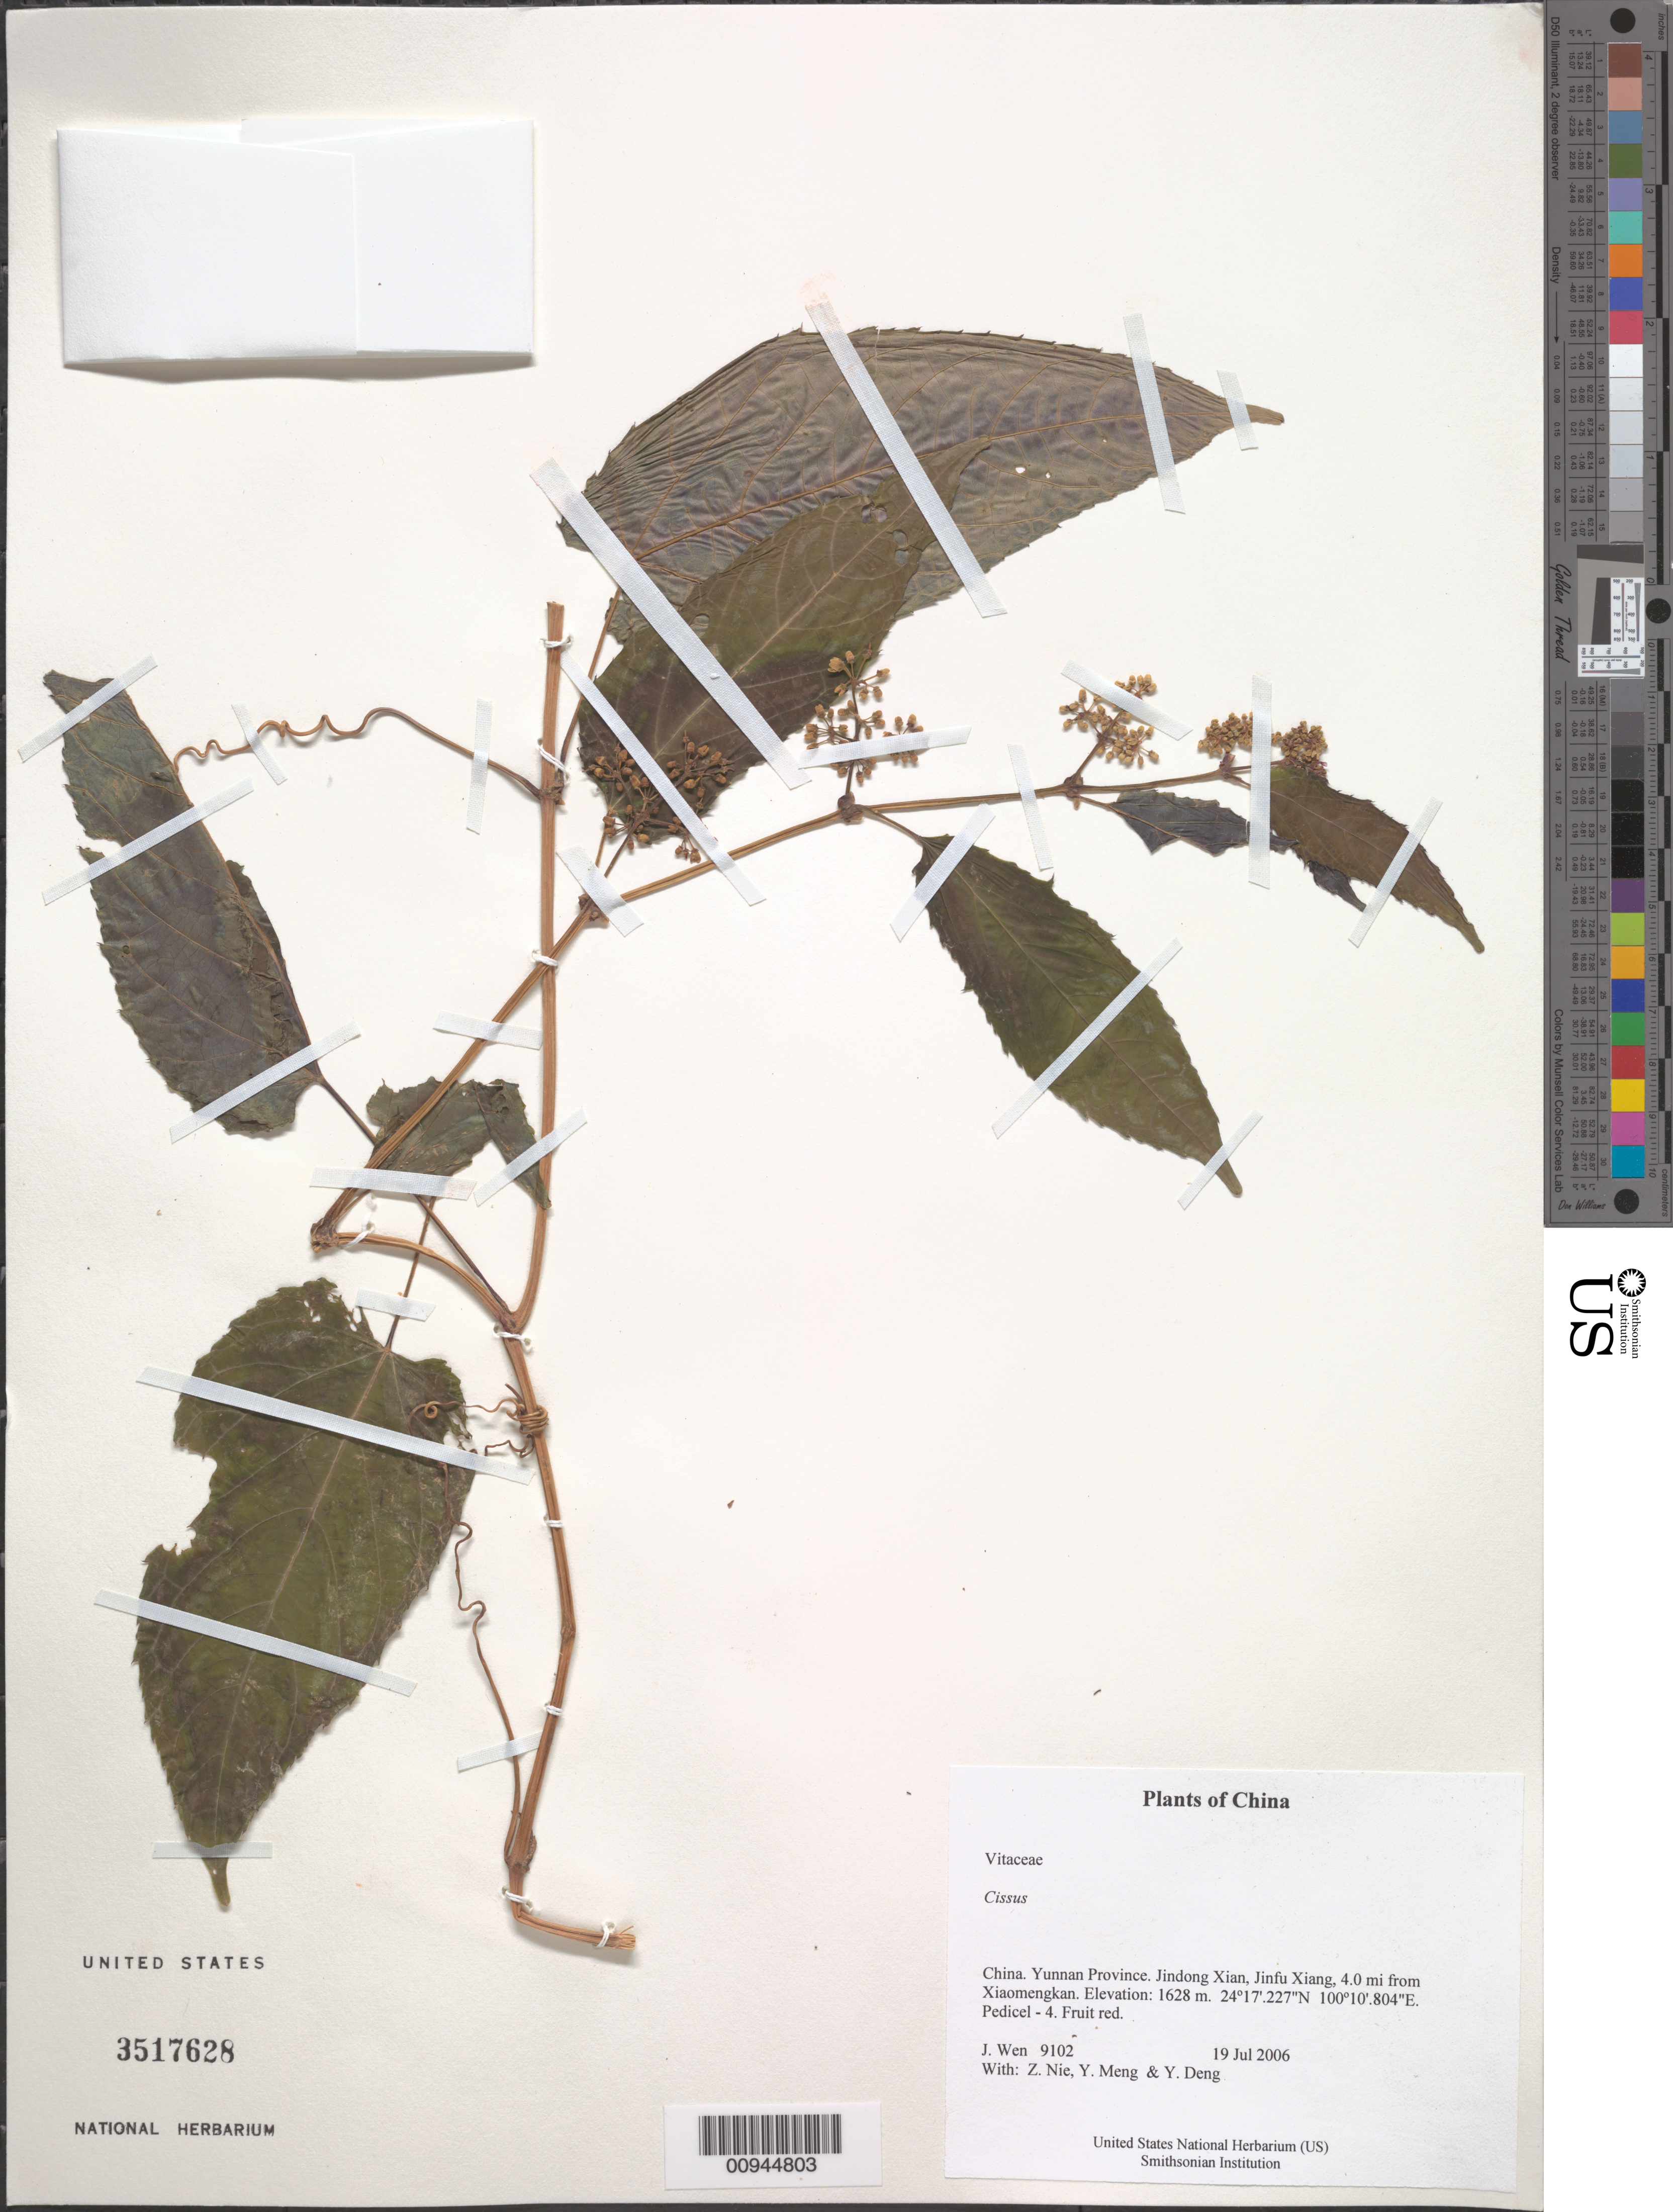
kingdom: Plantae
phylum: Tracheophyta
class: Magnoliopsida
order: Vitales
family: Vitaceae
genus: Cissus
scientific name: Cissus sp.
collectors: J. Wen, Z. Nie, Y. Meng & Y. Deng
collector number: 9102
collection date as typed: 19 Jul 2006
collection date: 2006-07-19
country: China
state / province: Yunnan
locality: Yunnan Province. Jindong Xian, Jinfu Xiang, 4.0 mi from Xiaomengkan.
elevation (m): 1628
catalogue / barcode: US 3517628